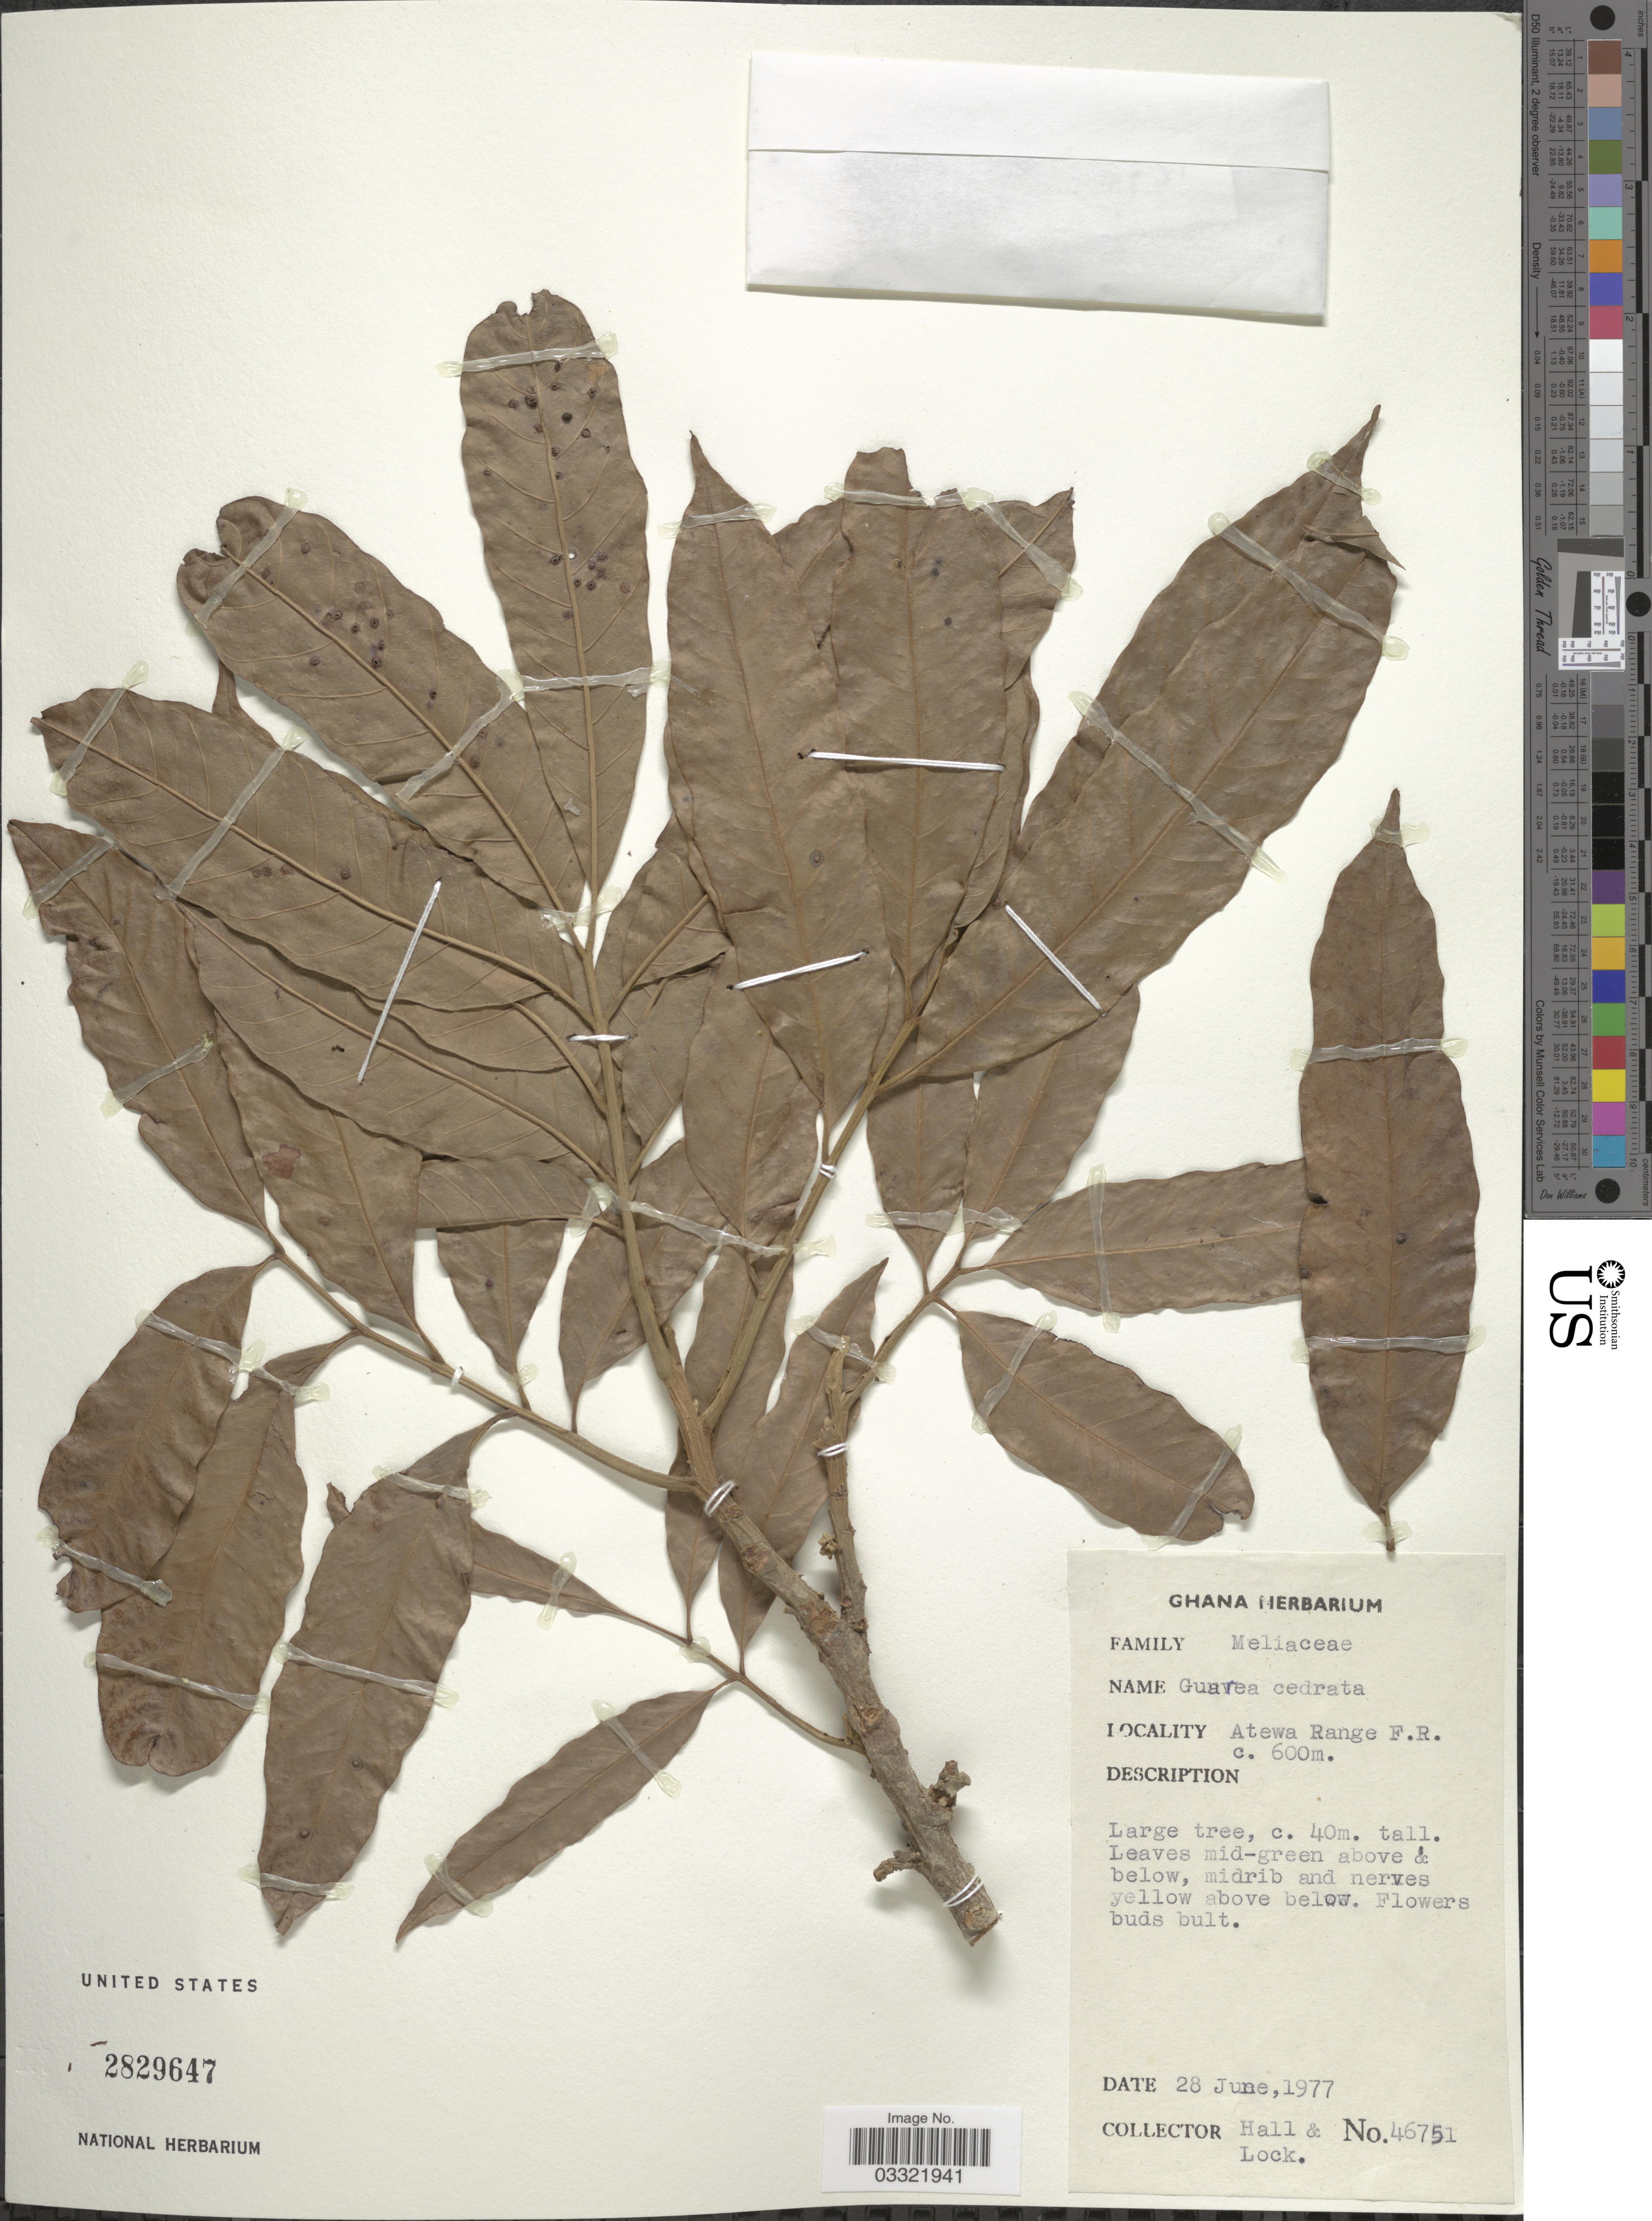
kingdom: Plantae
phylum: Tracheophyta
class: Magnoliopsida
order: Sapindales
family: Meliaceae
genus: Leplaea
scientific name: Leplaea cedrata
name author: (A. Chev.) Koenen & J.J. de Wilde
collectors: -- Hall & -. Lock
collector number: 46751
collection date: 1977-06-28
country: Ghana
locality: Atewa Range F.R.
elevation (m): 600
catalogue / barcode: US 2829647